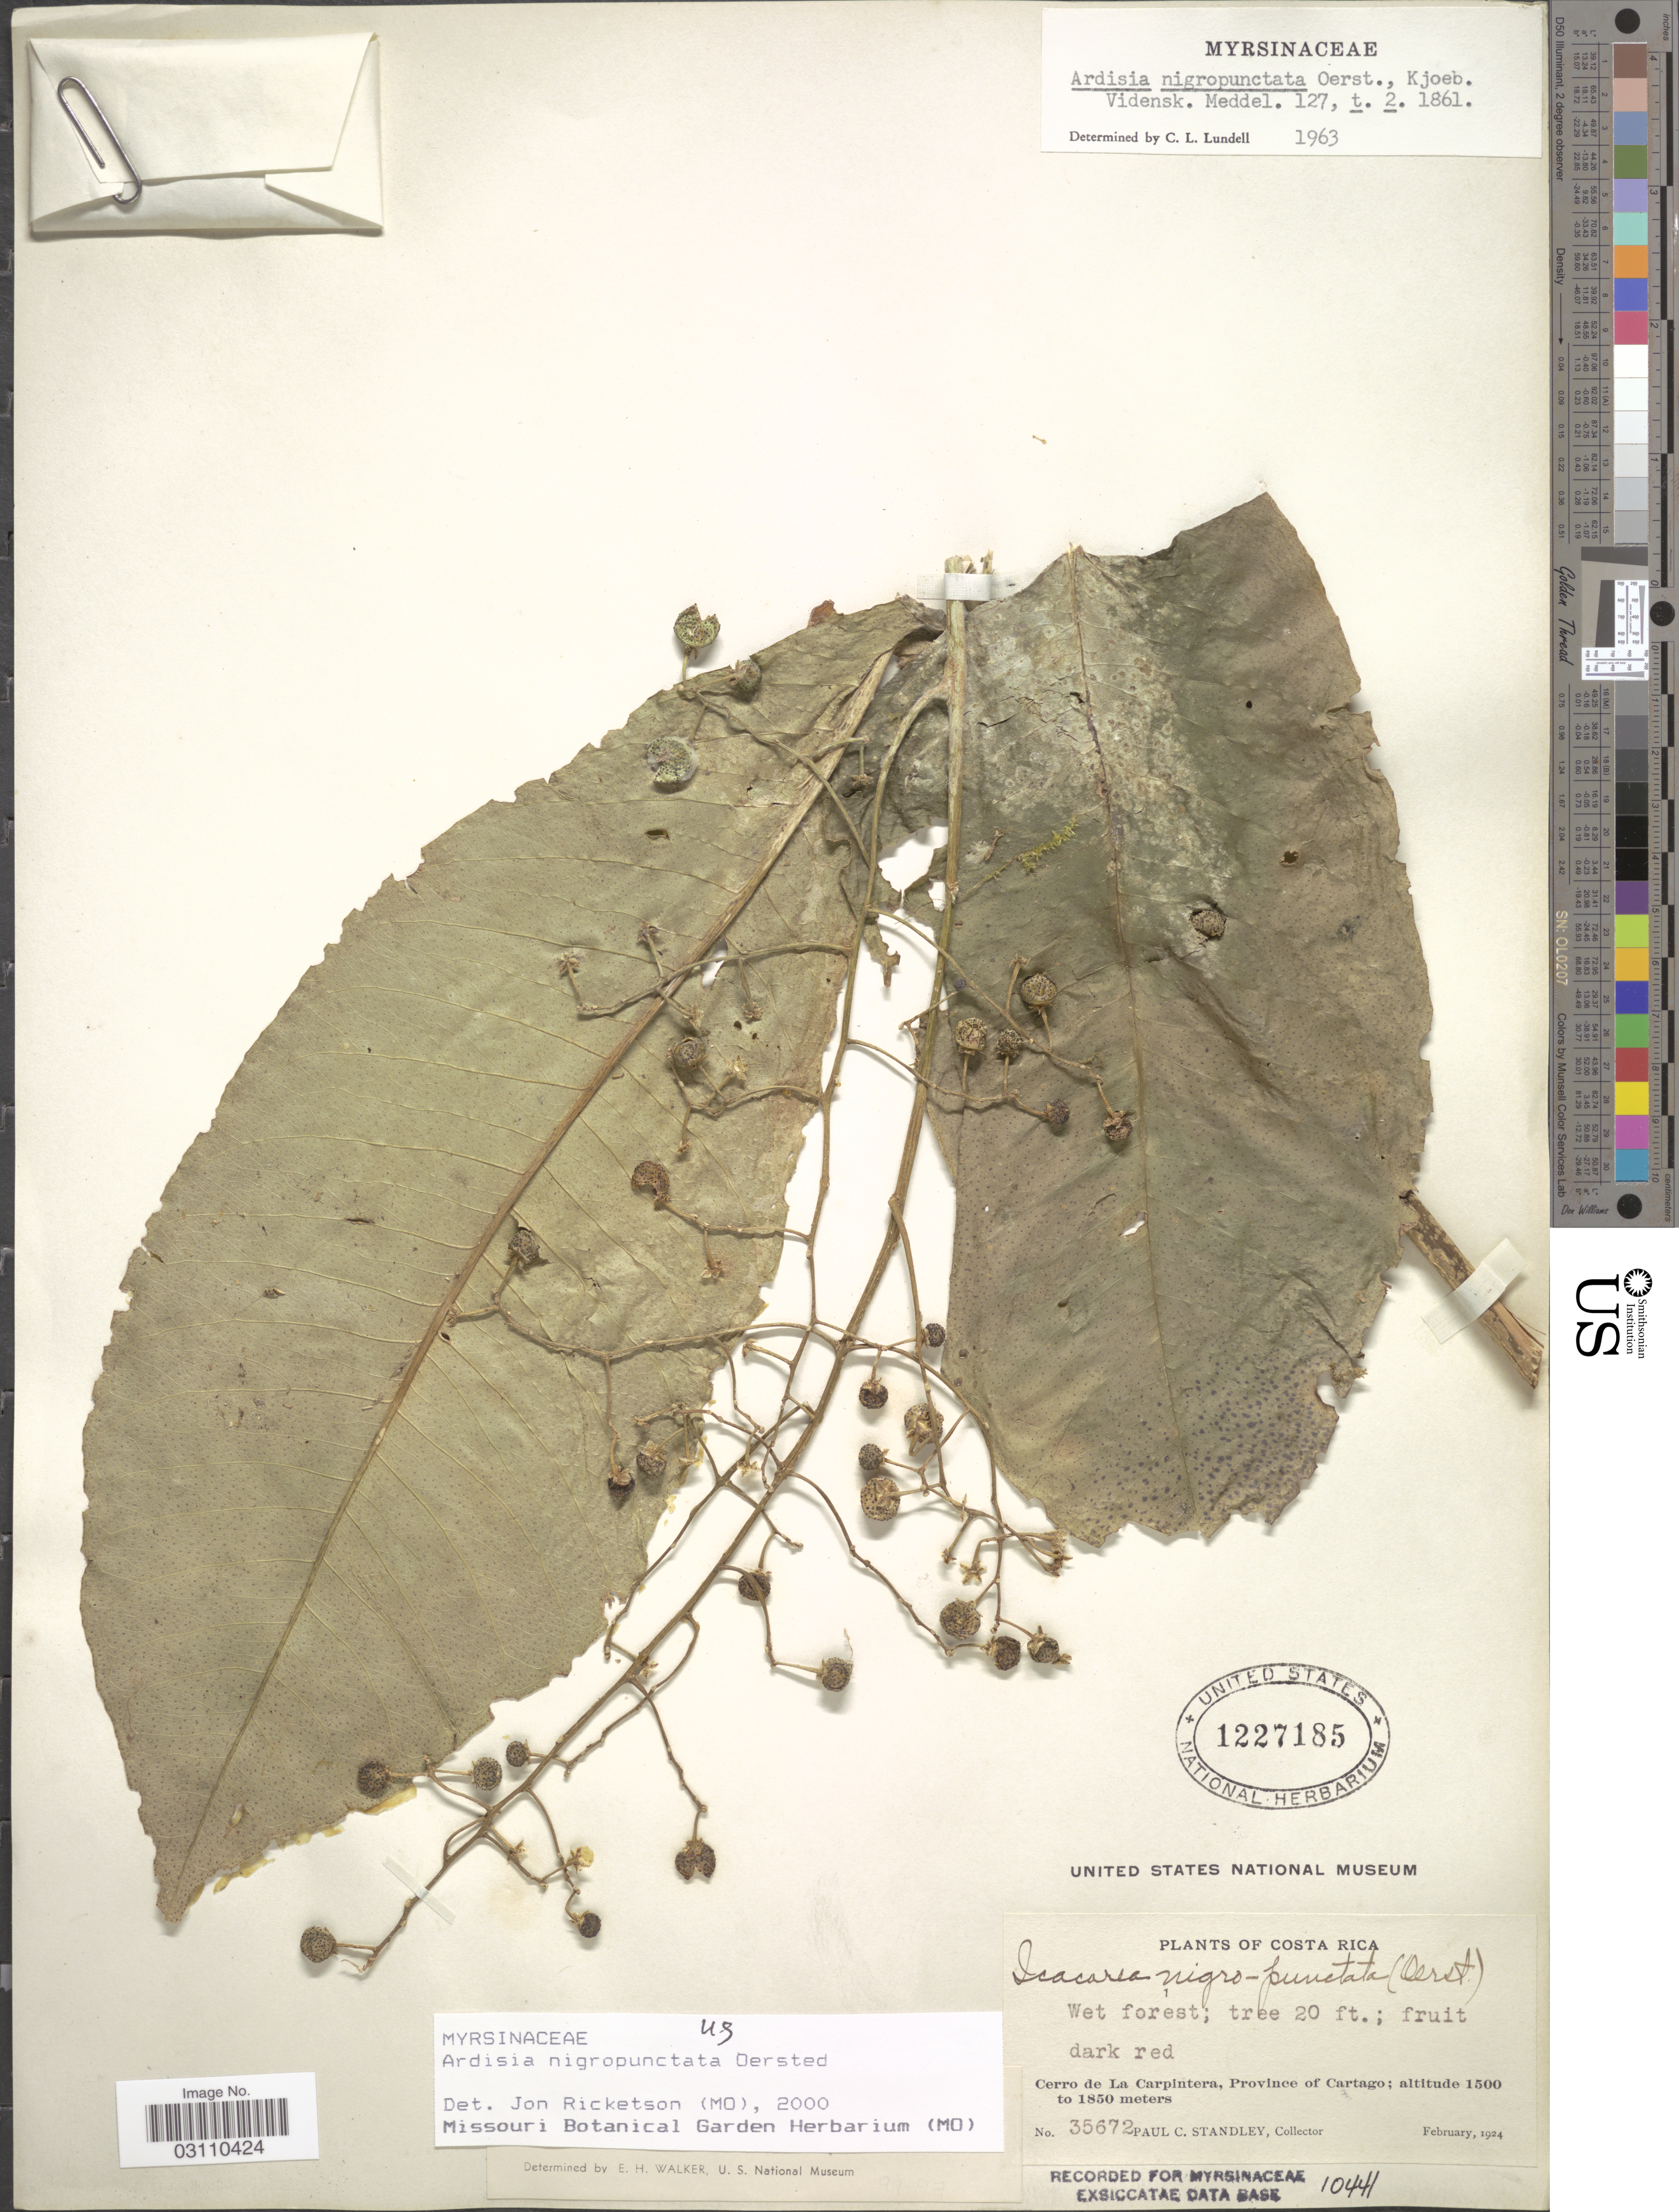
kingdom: Plantae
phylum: Tracheophyta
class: Magnoliopsida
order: Ericales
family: Primulaceae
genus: Ardisia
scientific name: Ardisia nigropunctata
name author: Oerst.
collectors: P. C. Standley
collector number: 35672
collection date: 1924-02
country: Costa Rica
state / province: Cartago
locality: Cerro de La Carpintera.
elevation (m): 1500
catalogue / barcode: US 1227185